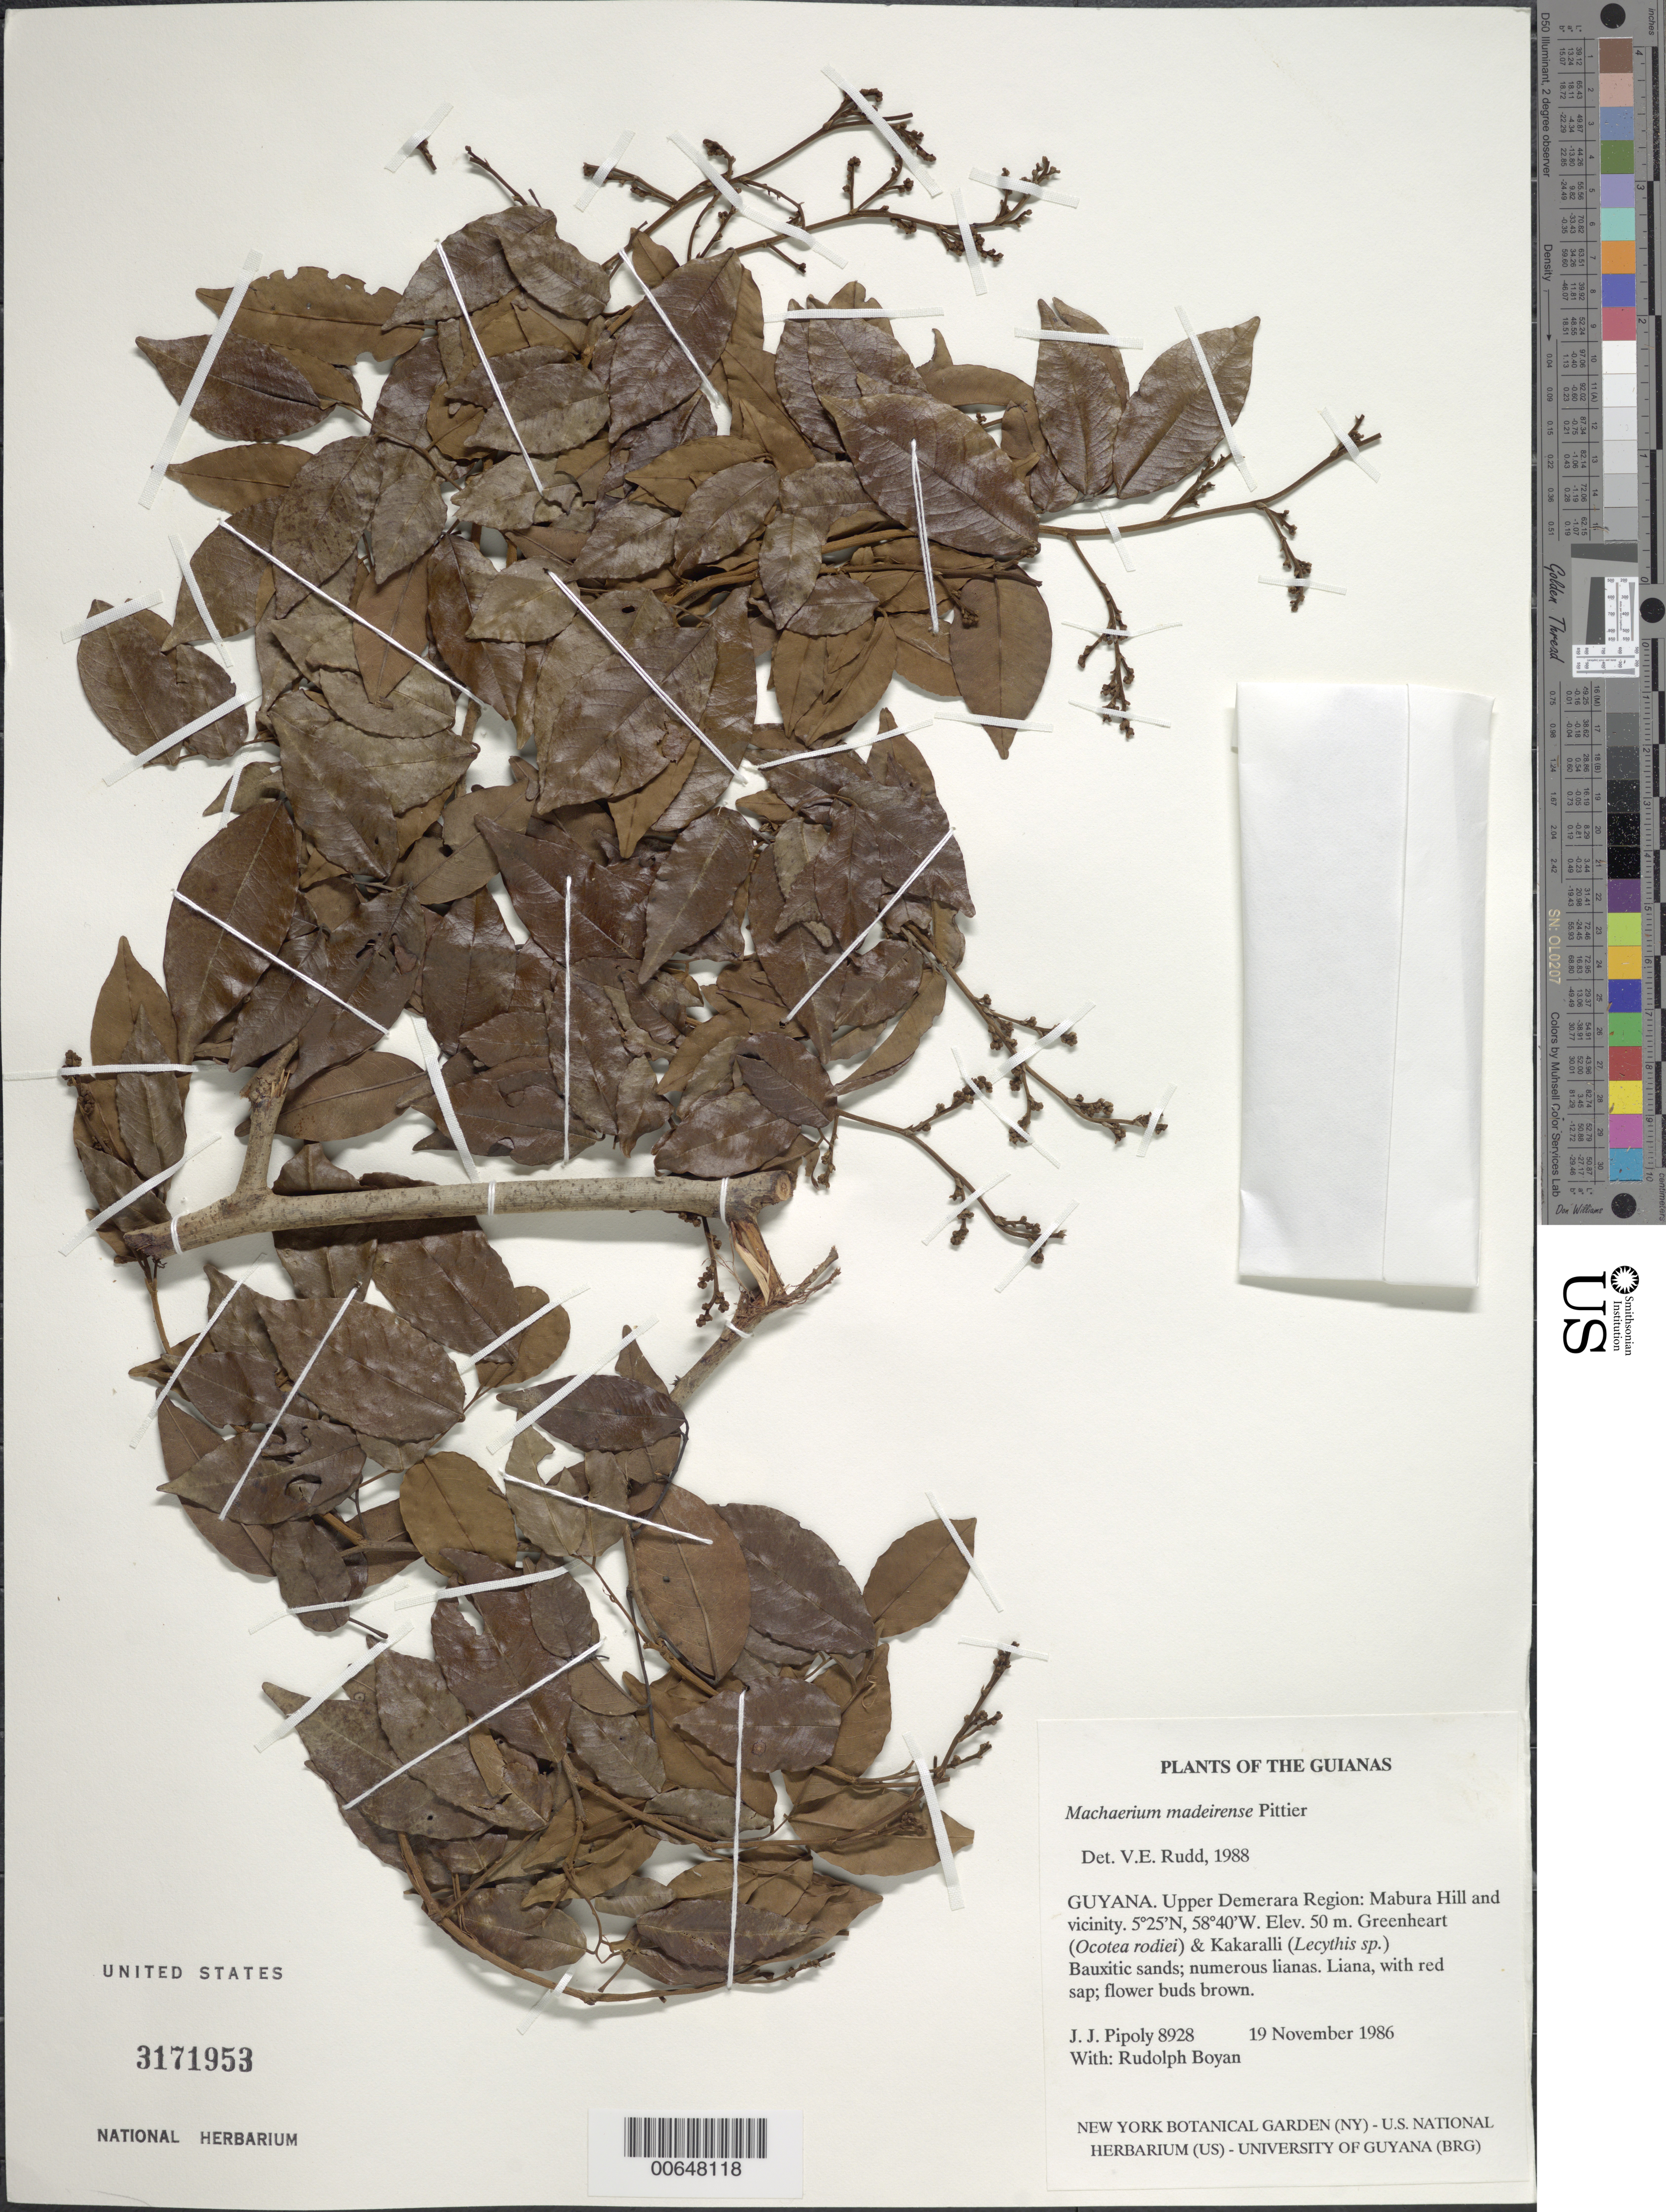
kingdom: Plantae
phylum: Tracheophyta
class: Magnoliopsida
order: Fabales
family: Fabaceae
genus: Machaerium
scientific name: Machaerium madeirense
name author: Pittier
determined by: Rudd, V. E.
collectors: J. J. Pipoly & R. Boyan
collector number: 8928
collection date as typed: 19 November 1986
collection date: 1986-11-19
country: Guyana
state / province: U. Demerara-Berbice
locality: Mabura Hill and vicinity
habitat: Forest on bauxitic sands. Greenheart (Ocotea rodiaei) and Kakaralli (Lecythis sp). Numerous lianas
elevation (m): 50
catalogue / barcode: US 3171953